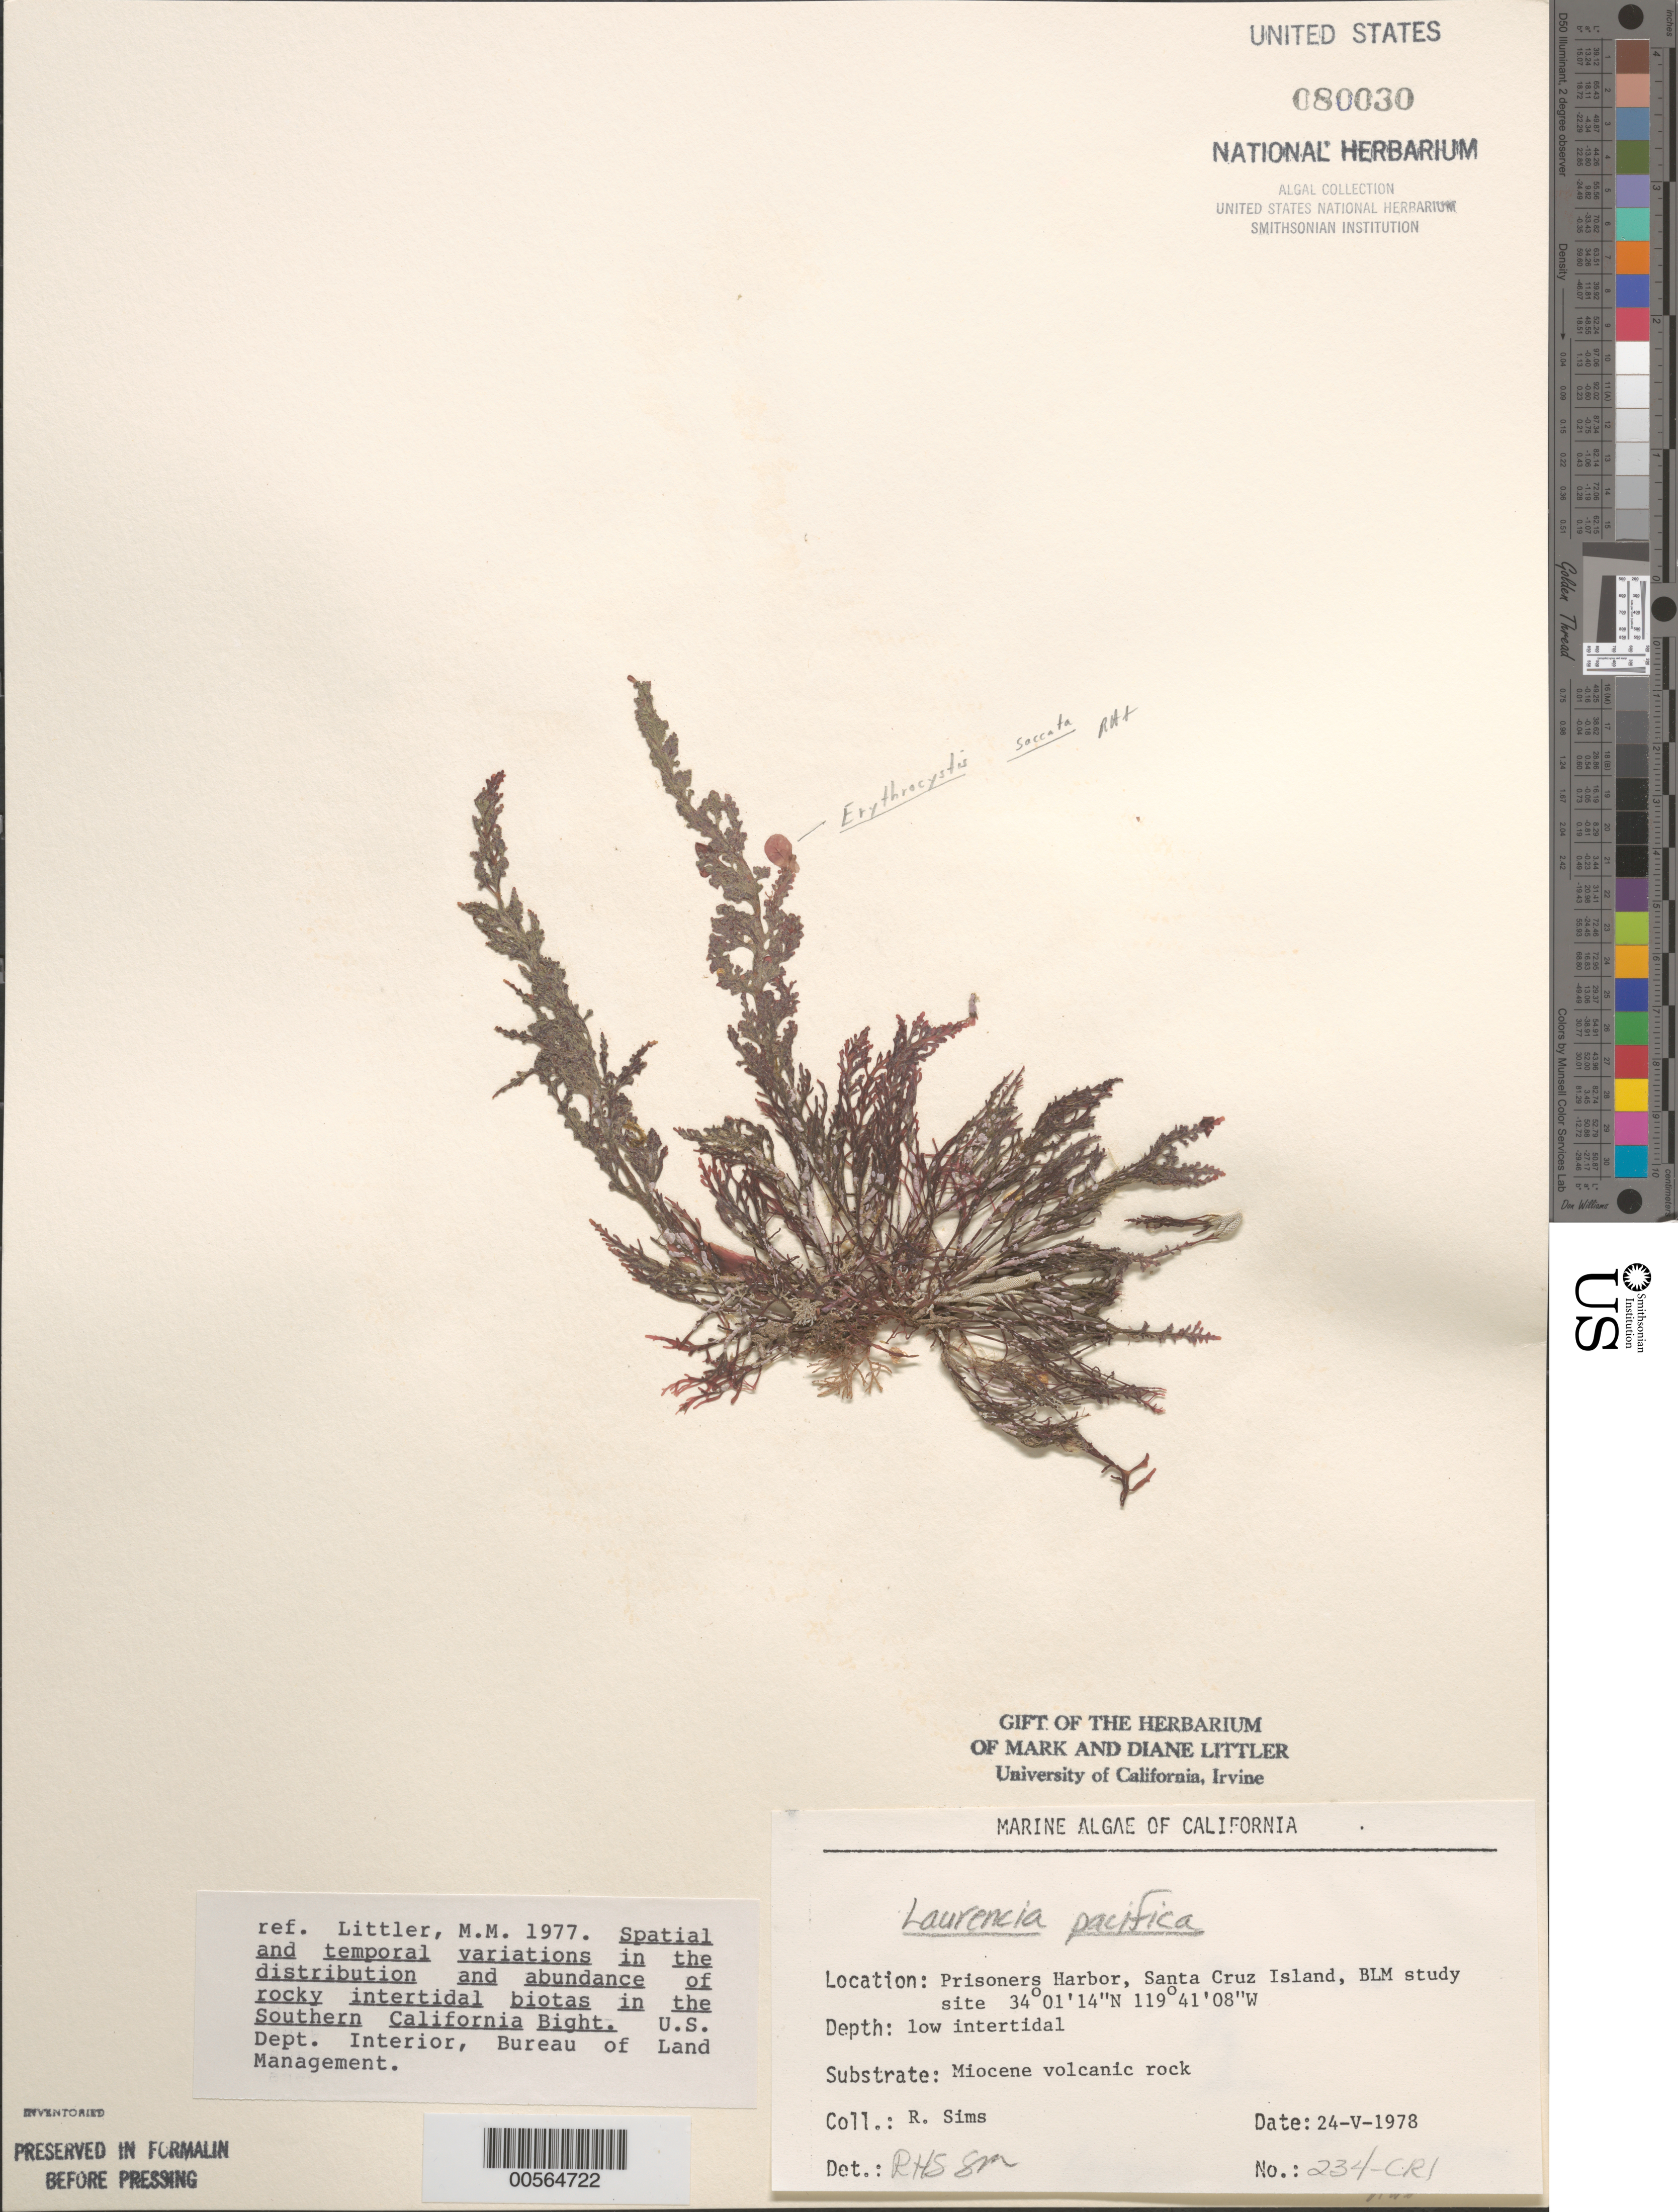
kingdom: Plantae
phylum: Rhodophyta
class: Florideophyceae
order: Ceramiales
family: Rhodomelaceae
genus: Laurencia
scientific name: Laurencia pacifica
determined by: Sims, Robert H.; Murray, S. N.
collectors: R. H. Sims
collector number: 234-cri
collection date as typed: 24 May 1978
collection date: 1978-05-24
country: United States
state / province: California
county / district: Santa Barbara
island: Santa Cruz Island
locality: Prisoners Harbor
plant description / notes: BLM-SOCALBIGHT Rocky Intertidal Survey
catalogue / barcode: US 80030